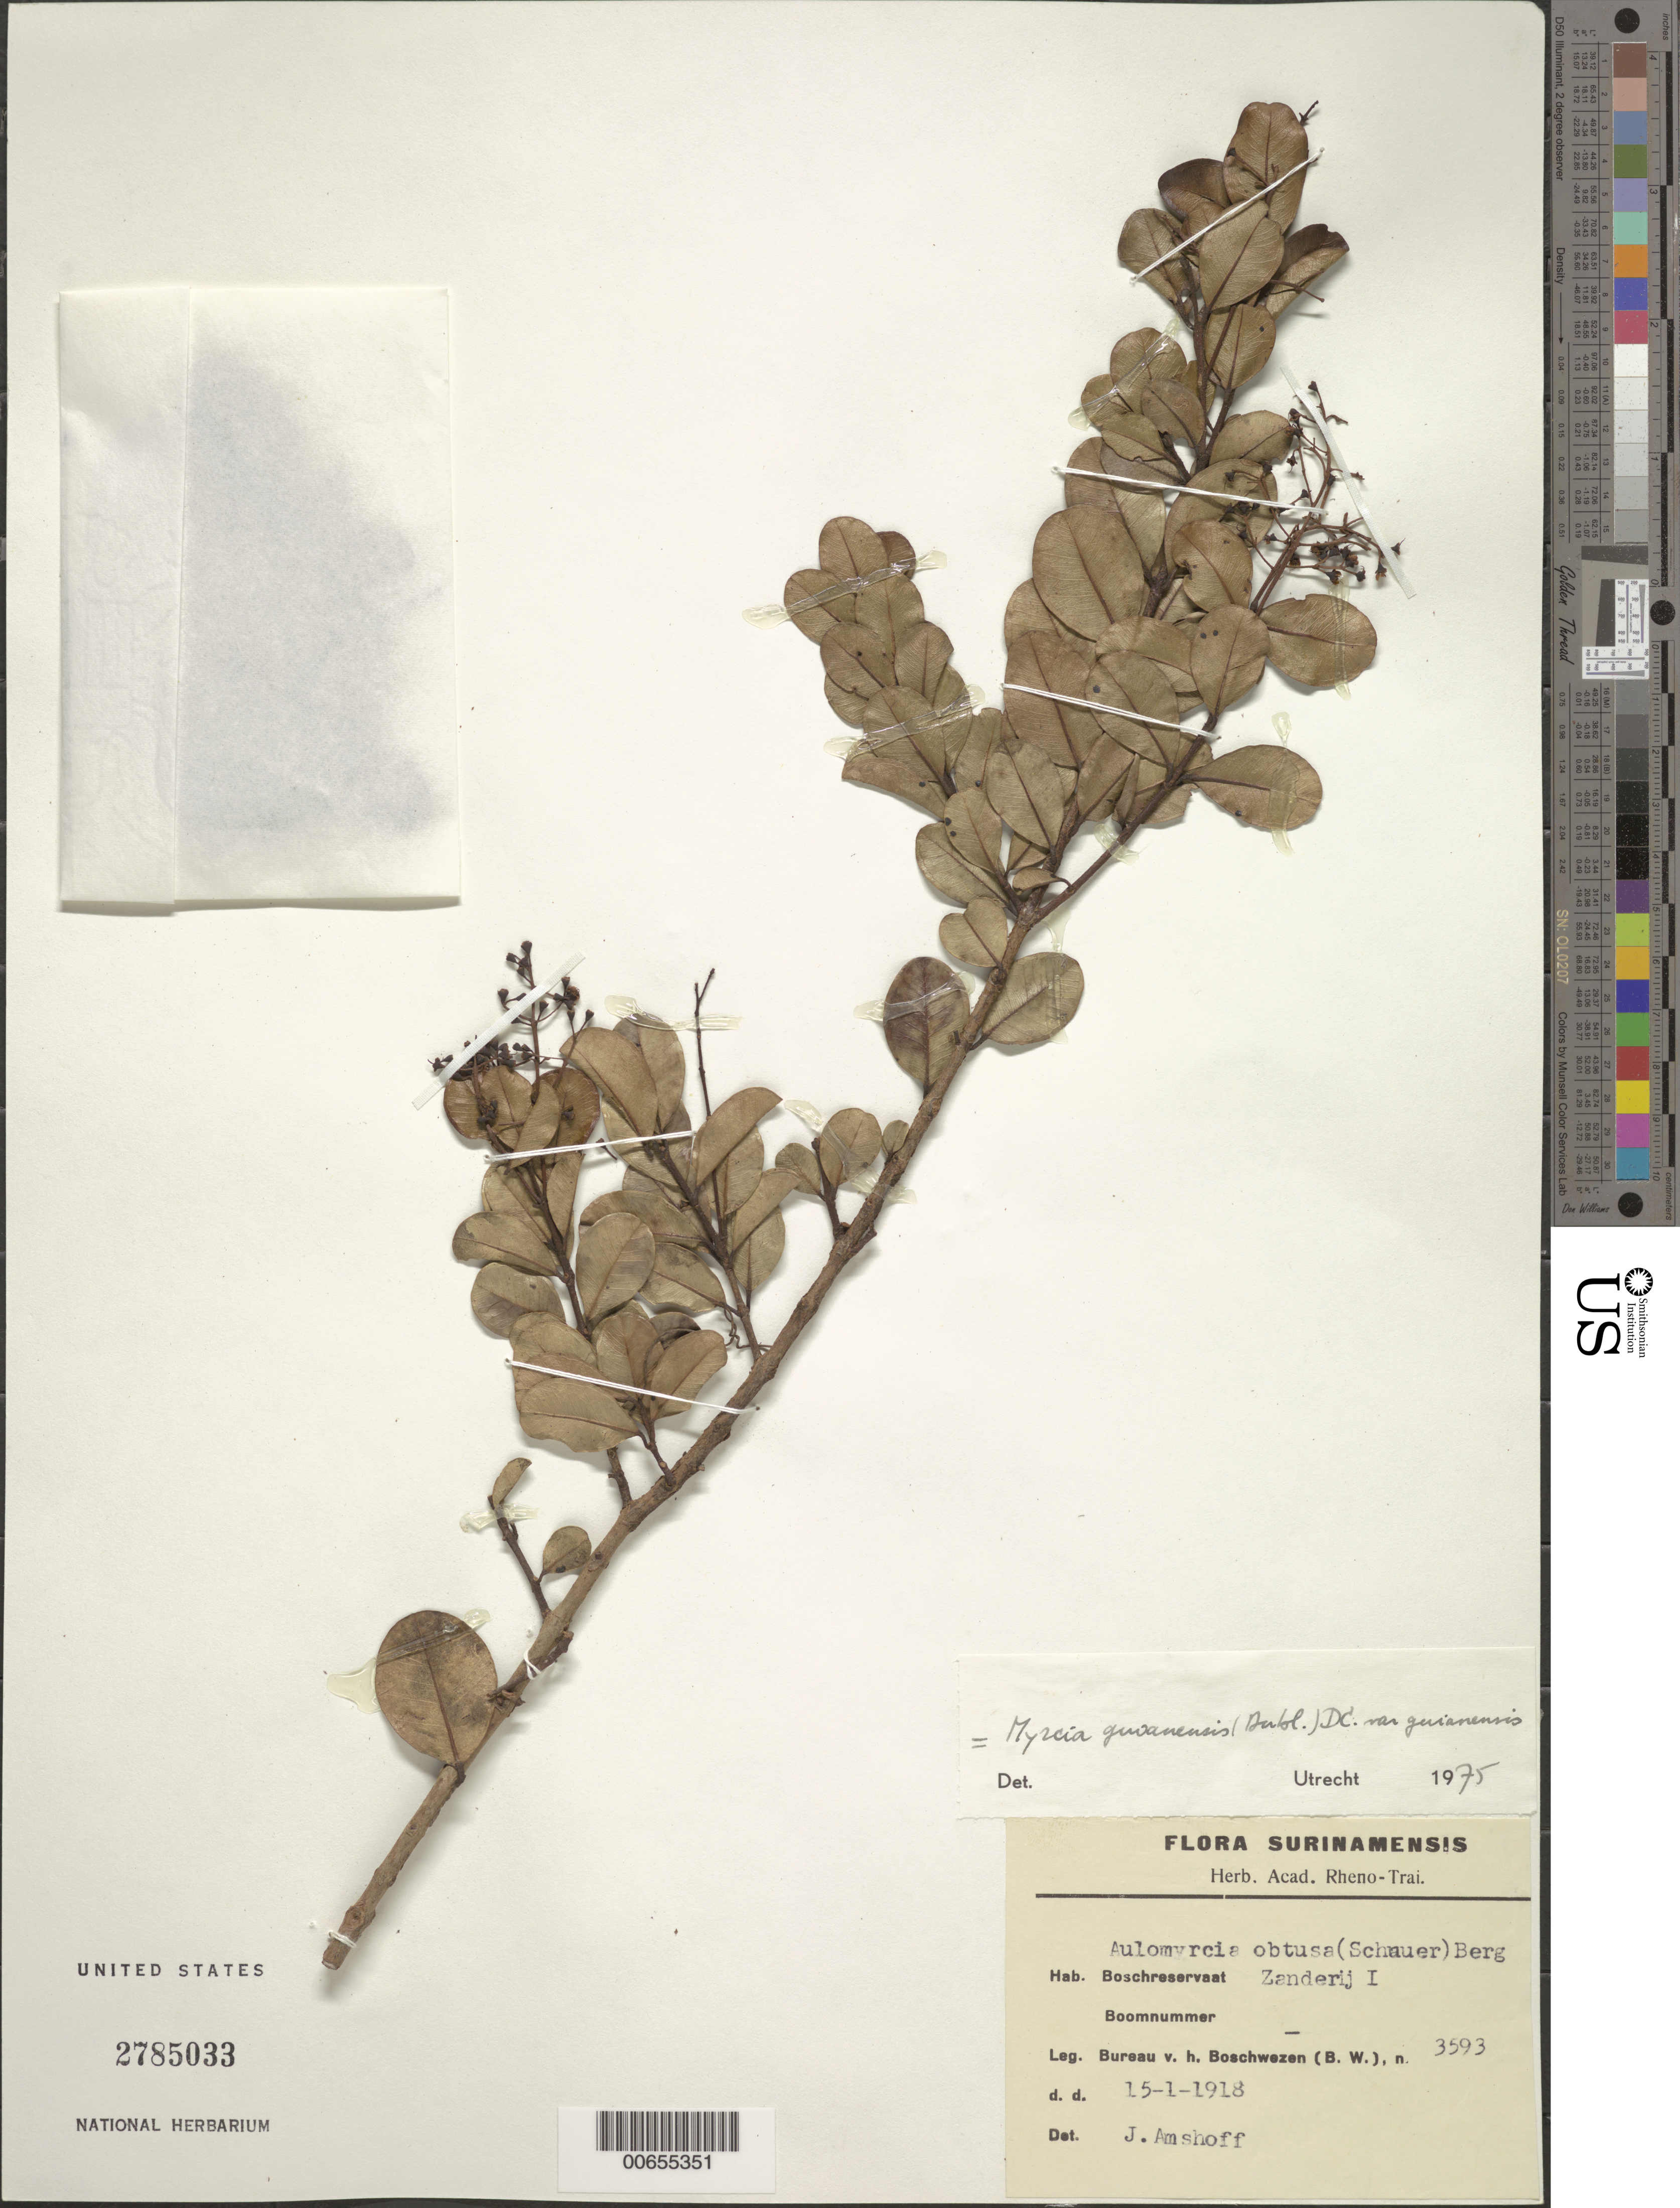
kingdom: Plantae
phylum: Tracheophyta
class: Magnoliopsida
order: Myrtales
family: Myrtaceae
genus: Myrcia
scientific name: Myrcia guianensis var. guianensis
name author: (Aubl.) DC.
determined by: Utrecht, --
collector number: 3593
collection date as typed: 15-Jan-18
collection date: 1918-01-15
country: Suriname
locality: Zanderij I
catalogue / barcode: US 2785033